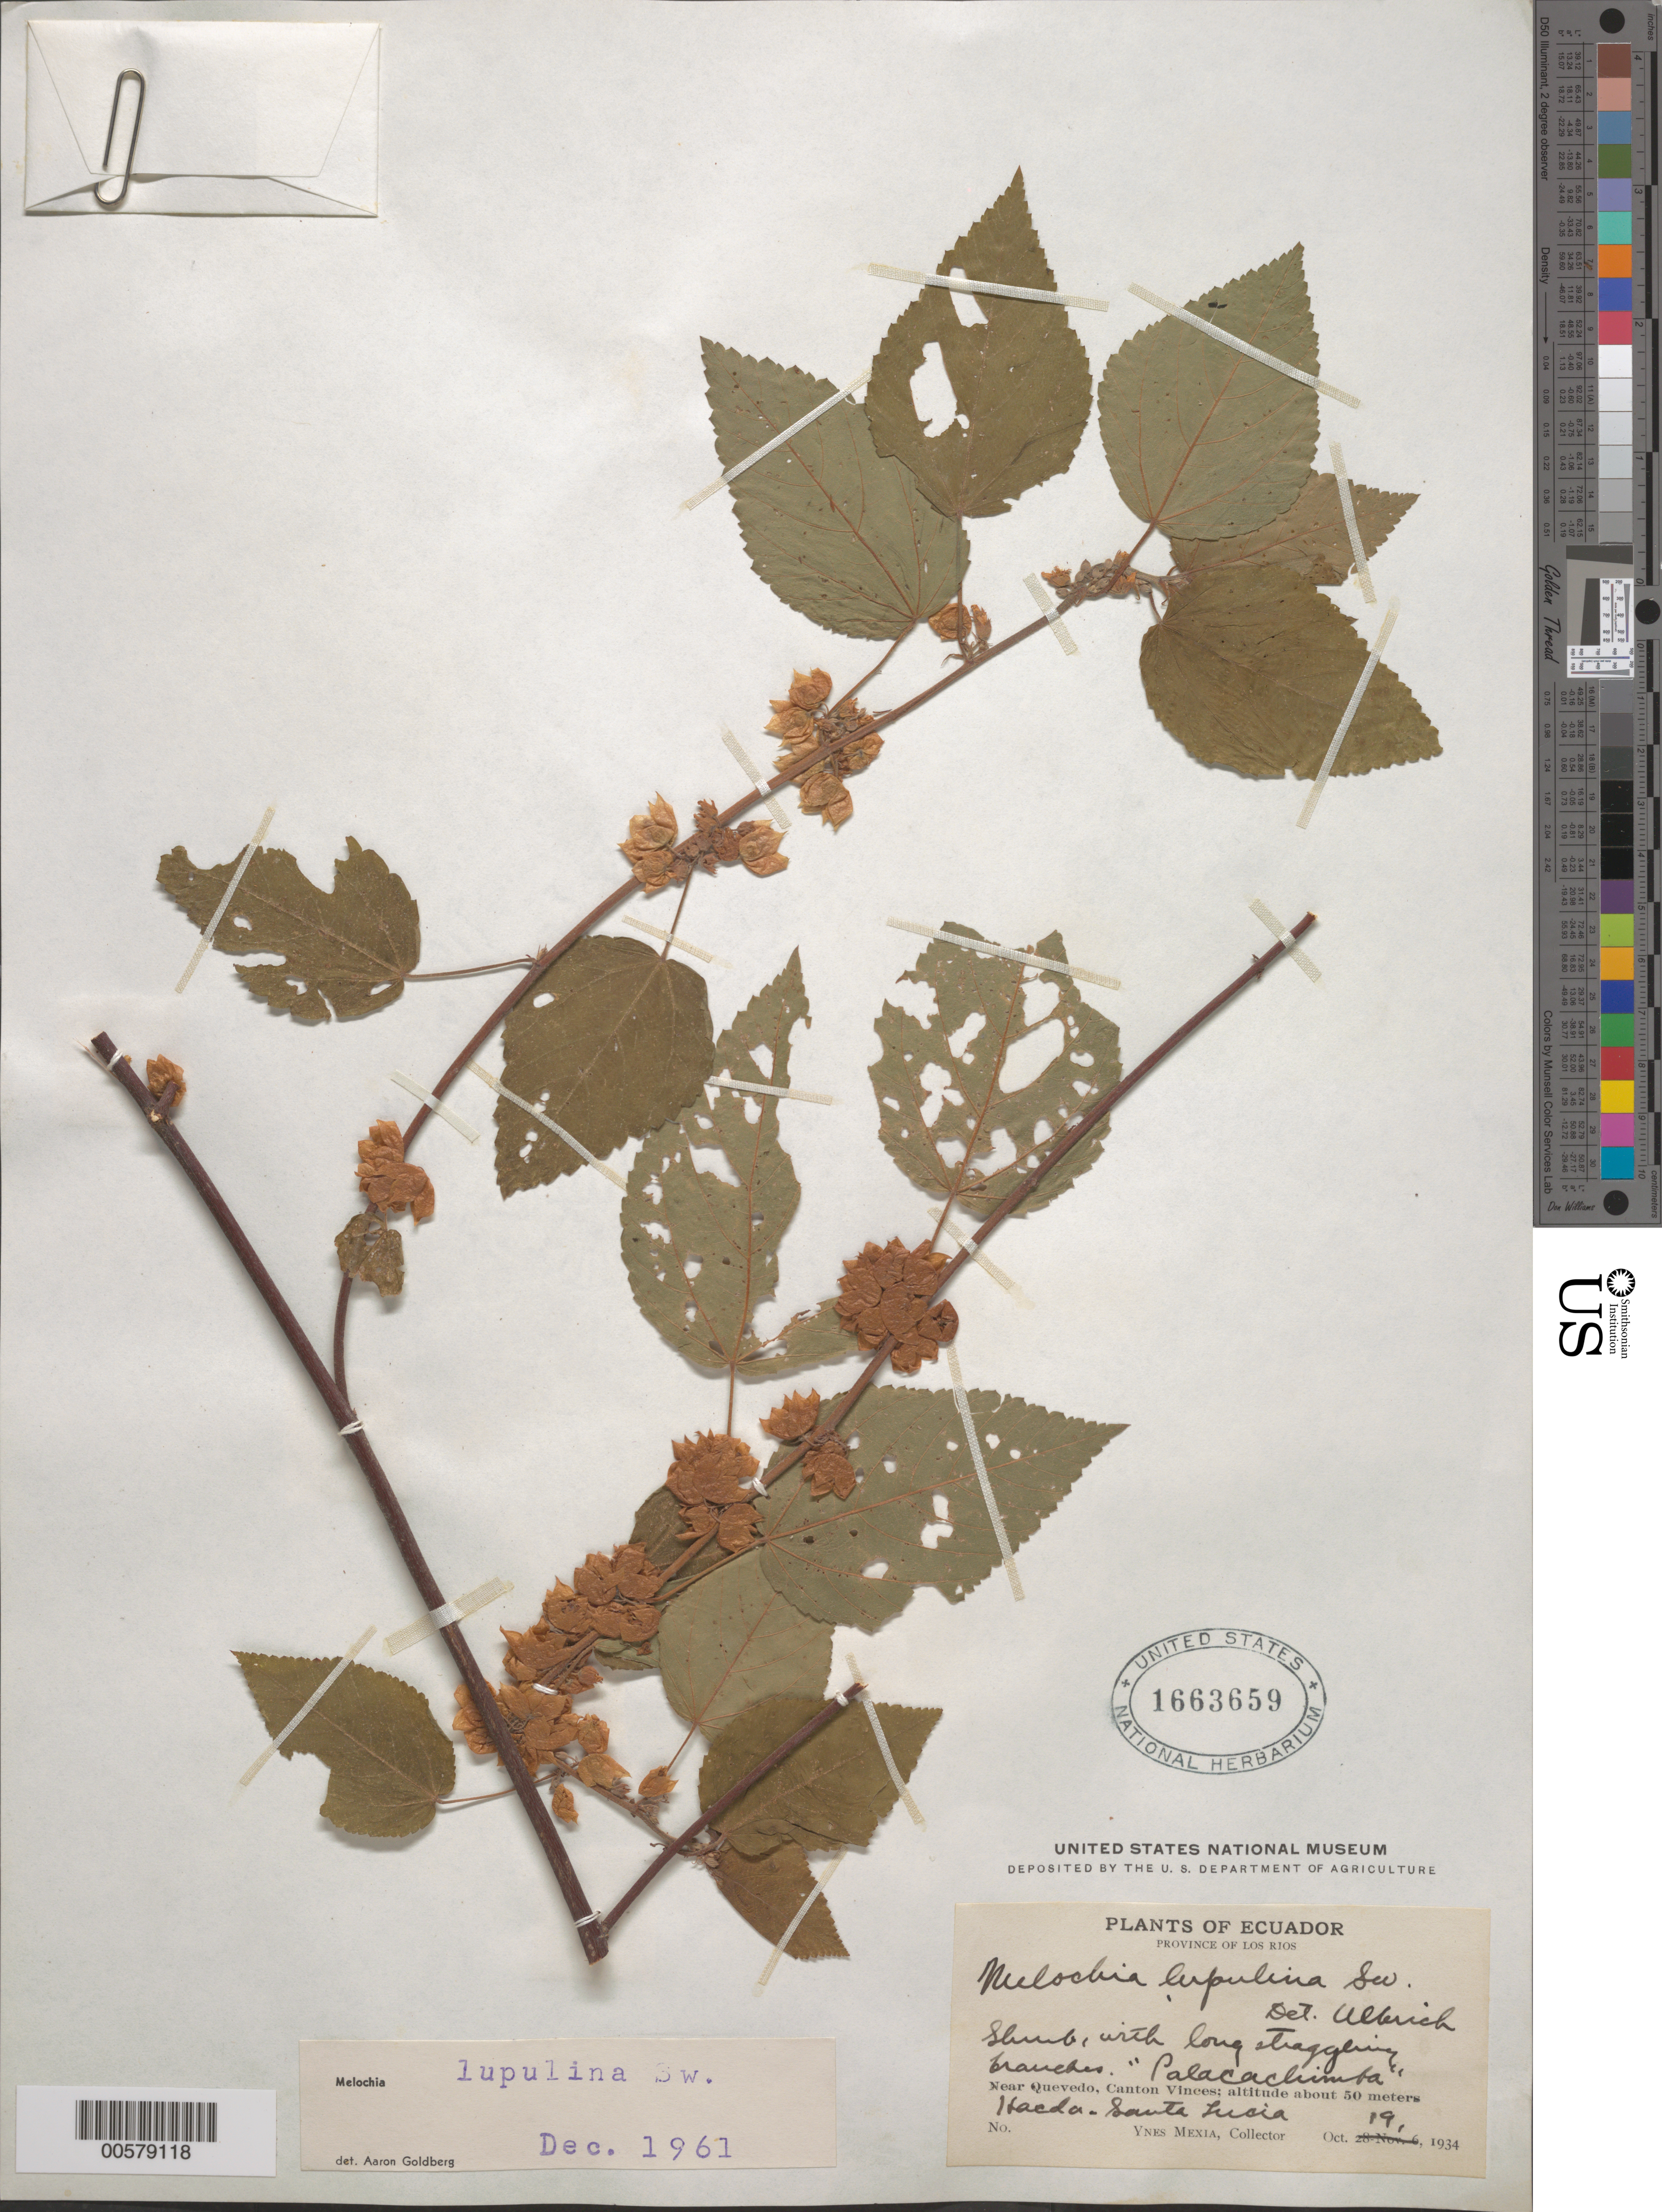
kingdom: Plantae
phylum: Tracheophyta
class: Magnoliopsida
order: Malvales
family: Malvaceae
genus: Melochia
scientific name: Melochia lupulina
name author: Sw.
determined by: Goldberg, Aaron, (US), NMNH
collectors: Y. Mexia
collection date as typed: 19 Oct 1934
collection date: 1934-10-19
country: Ecuador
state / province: Los Ríos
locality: Near Quevedo, Canton Vinces, Hacda. Santa Lucia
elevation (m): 50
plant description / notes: Common name: Palacachimba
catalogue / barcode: US 1663659